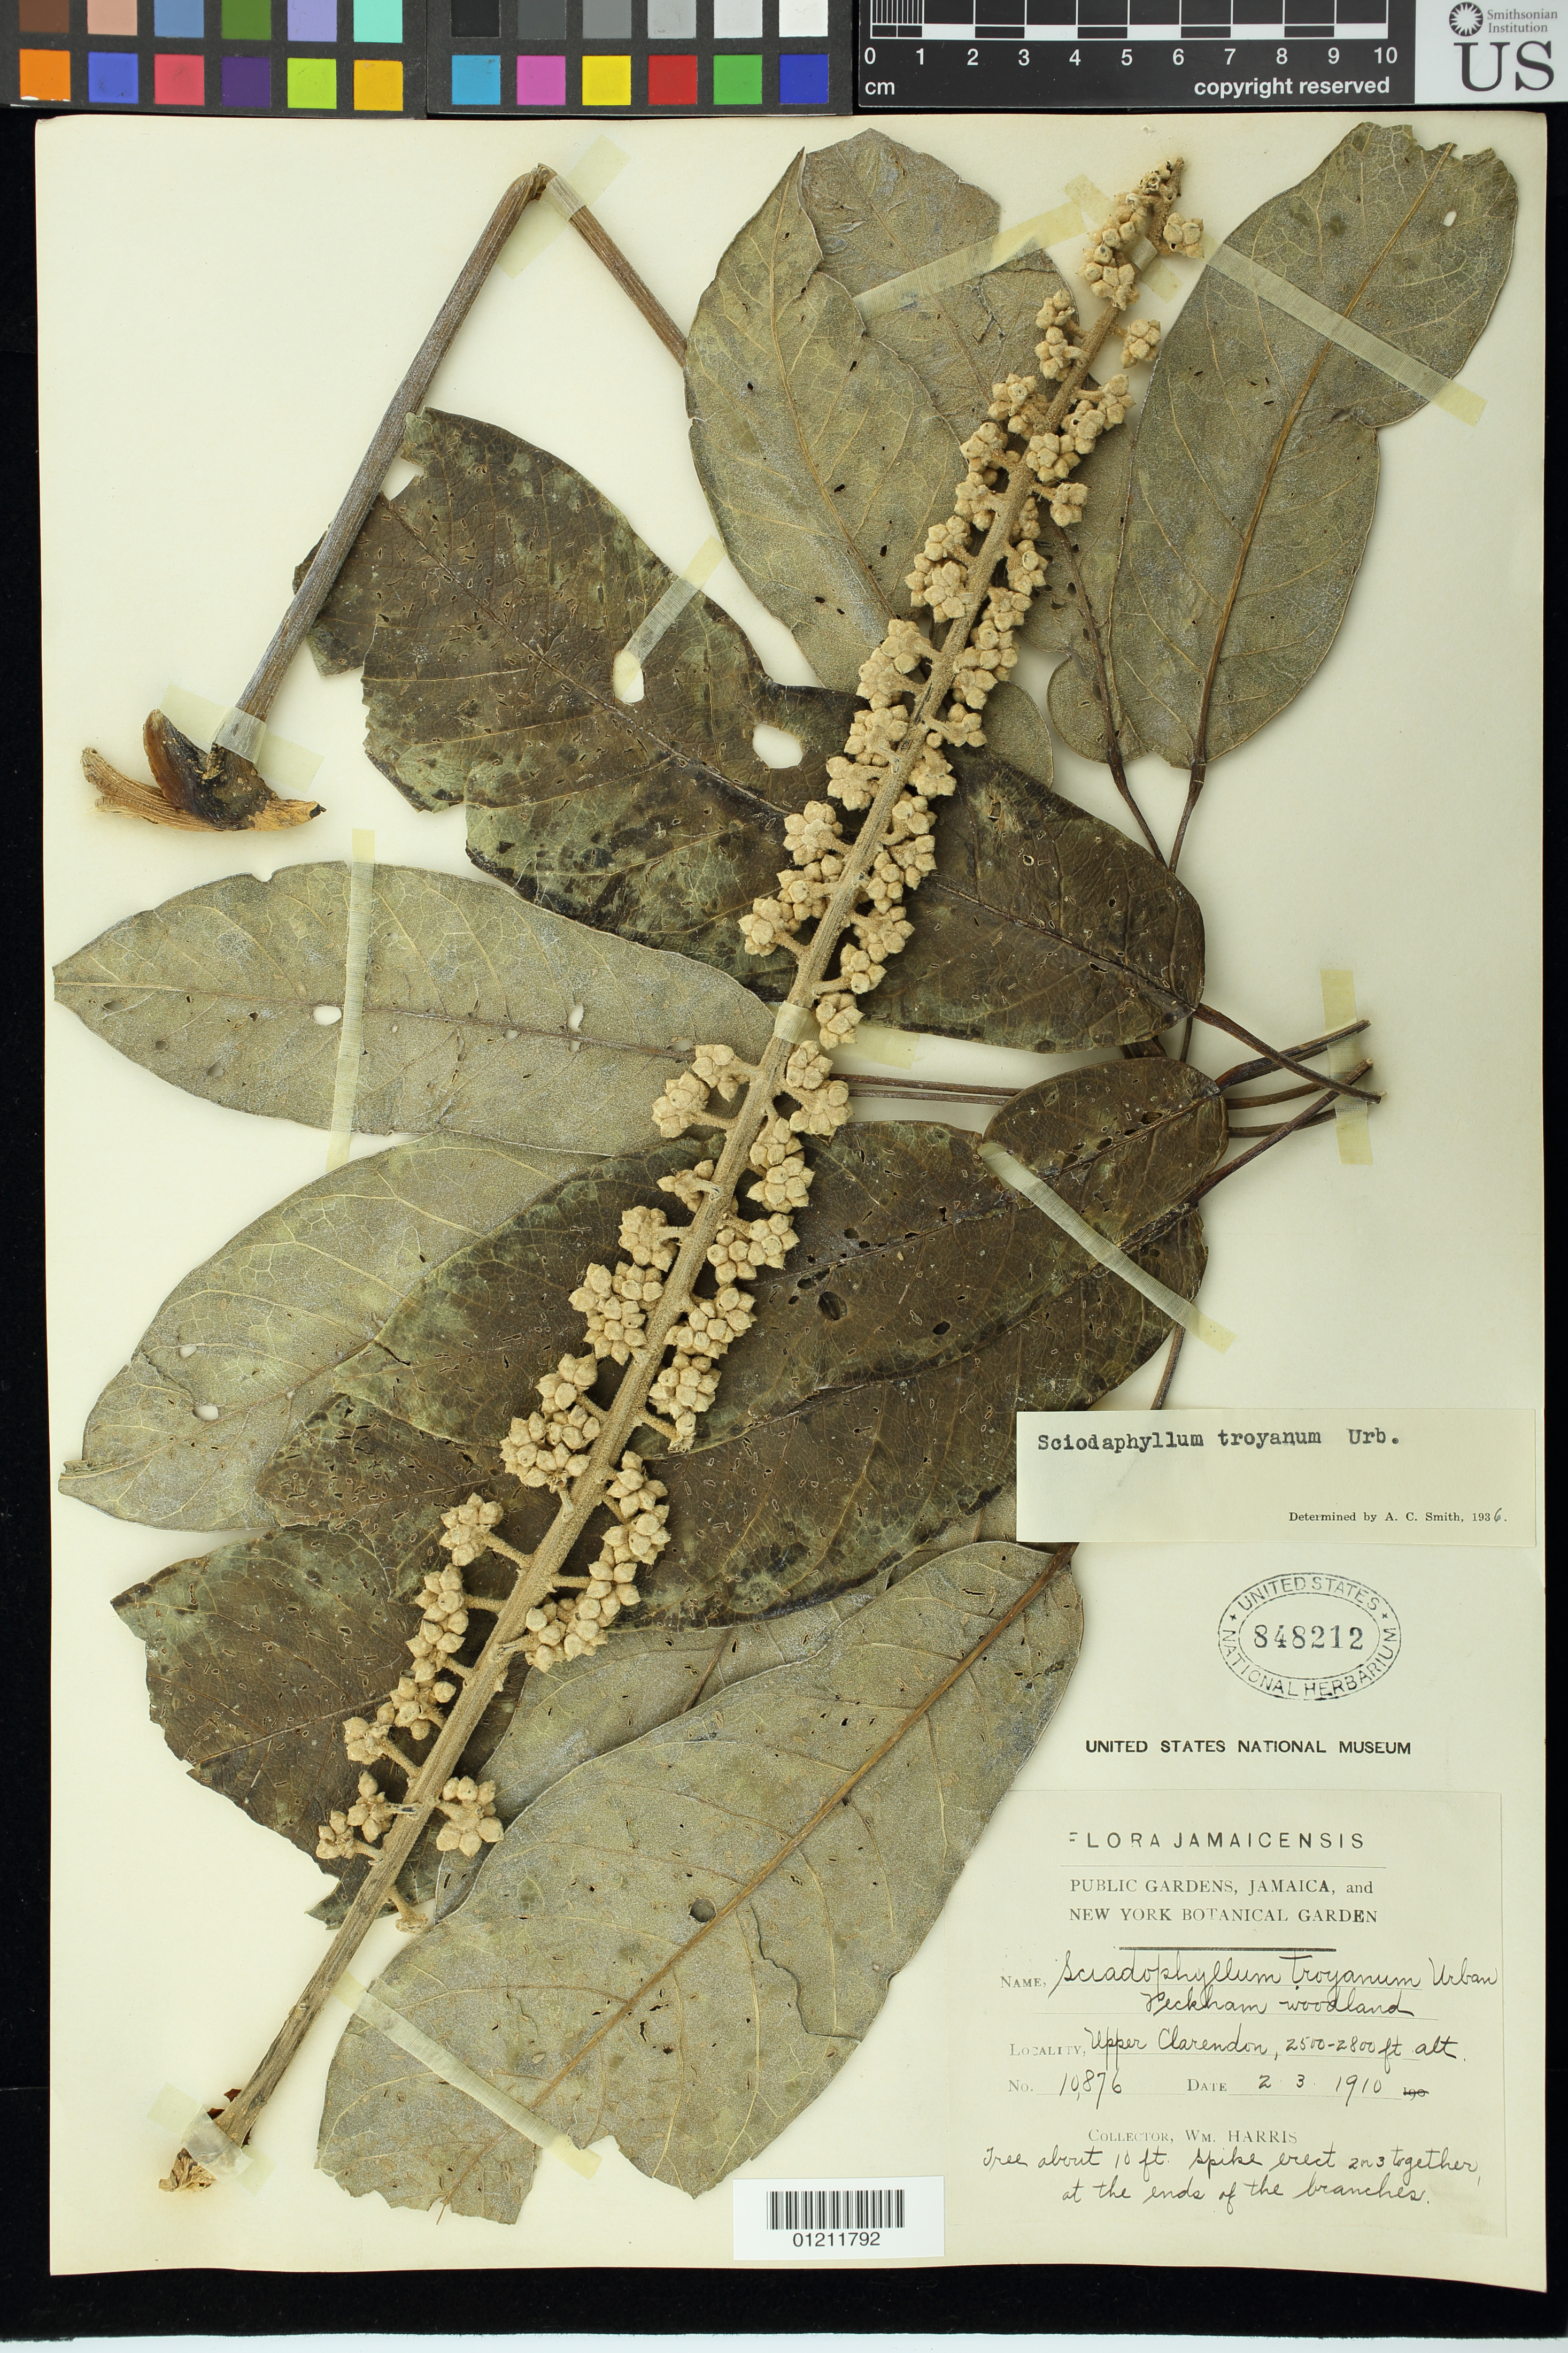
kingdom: Plantae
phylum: Tracheophyta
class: Magnoliopsida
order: Apiales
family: Araliaceae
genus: Schefflera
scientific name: Schefflera troyana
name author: (Urb.) A.C. Sm.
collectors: W. Harris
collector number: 10876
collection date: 1910-03-02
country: Jamaica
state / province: Clarendon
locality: Peckham woodland, Upper Clarendon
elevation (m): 762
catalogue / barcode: US 848212